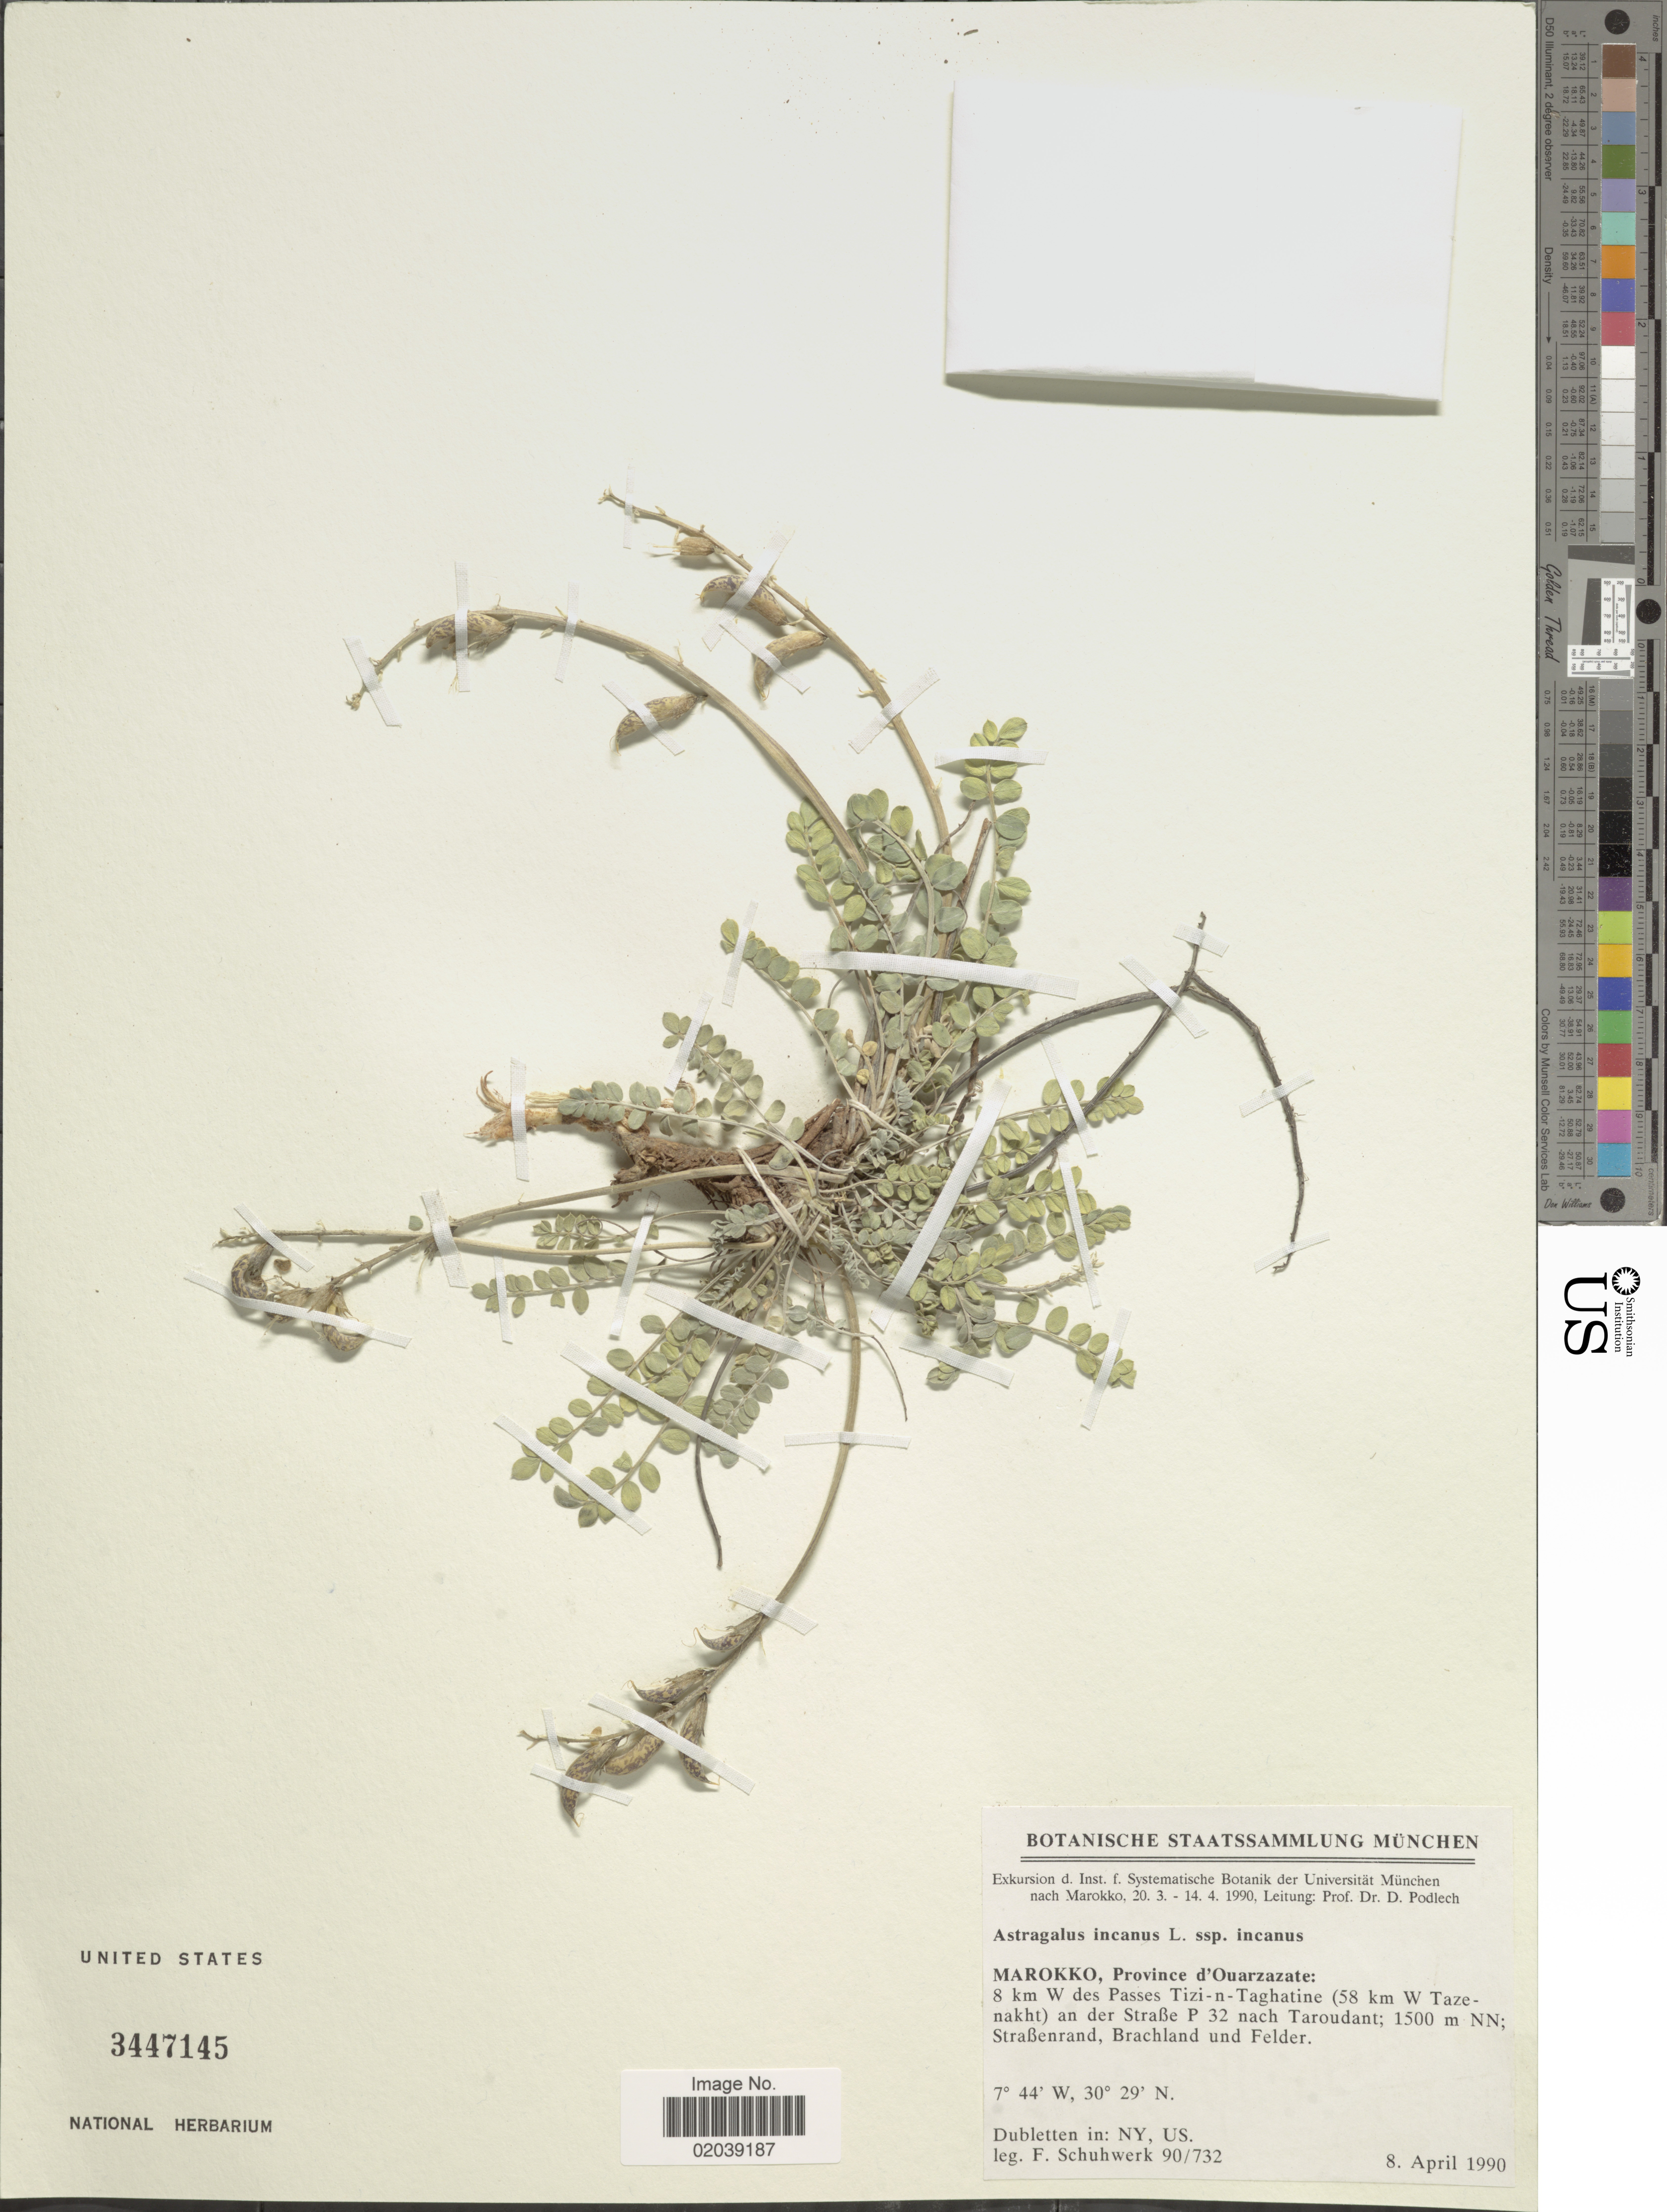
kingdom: Plantae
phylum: Tracheophyta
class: Magnoliopsida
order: Fabales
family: Fabaceae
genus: Astragalus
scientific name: Astragalus incanus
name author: L.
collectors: Schuhwerk, F.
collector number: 90/732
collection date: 1990-04-08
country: Morocco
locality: Province d'Ouarzazate: 8 km W des Passes Tizi- n- Taghatine (58 km W Tazenakht) an der Straße P 32 nach Taroudant; Straßenrand, Brachland und Felder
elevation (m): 1500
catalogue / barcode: US 3447145